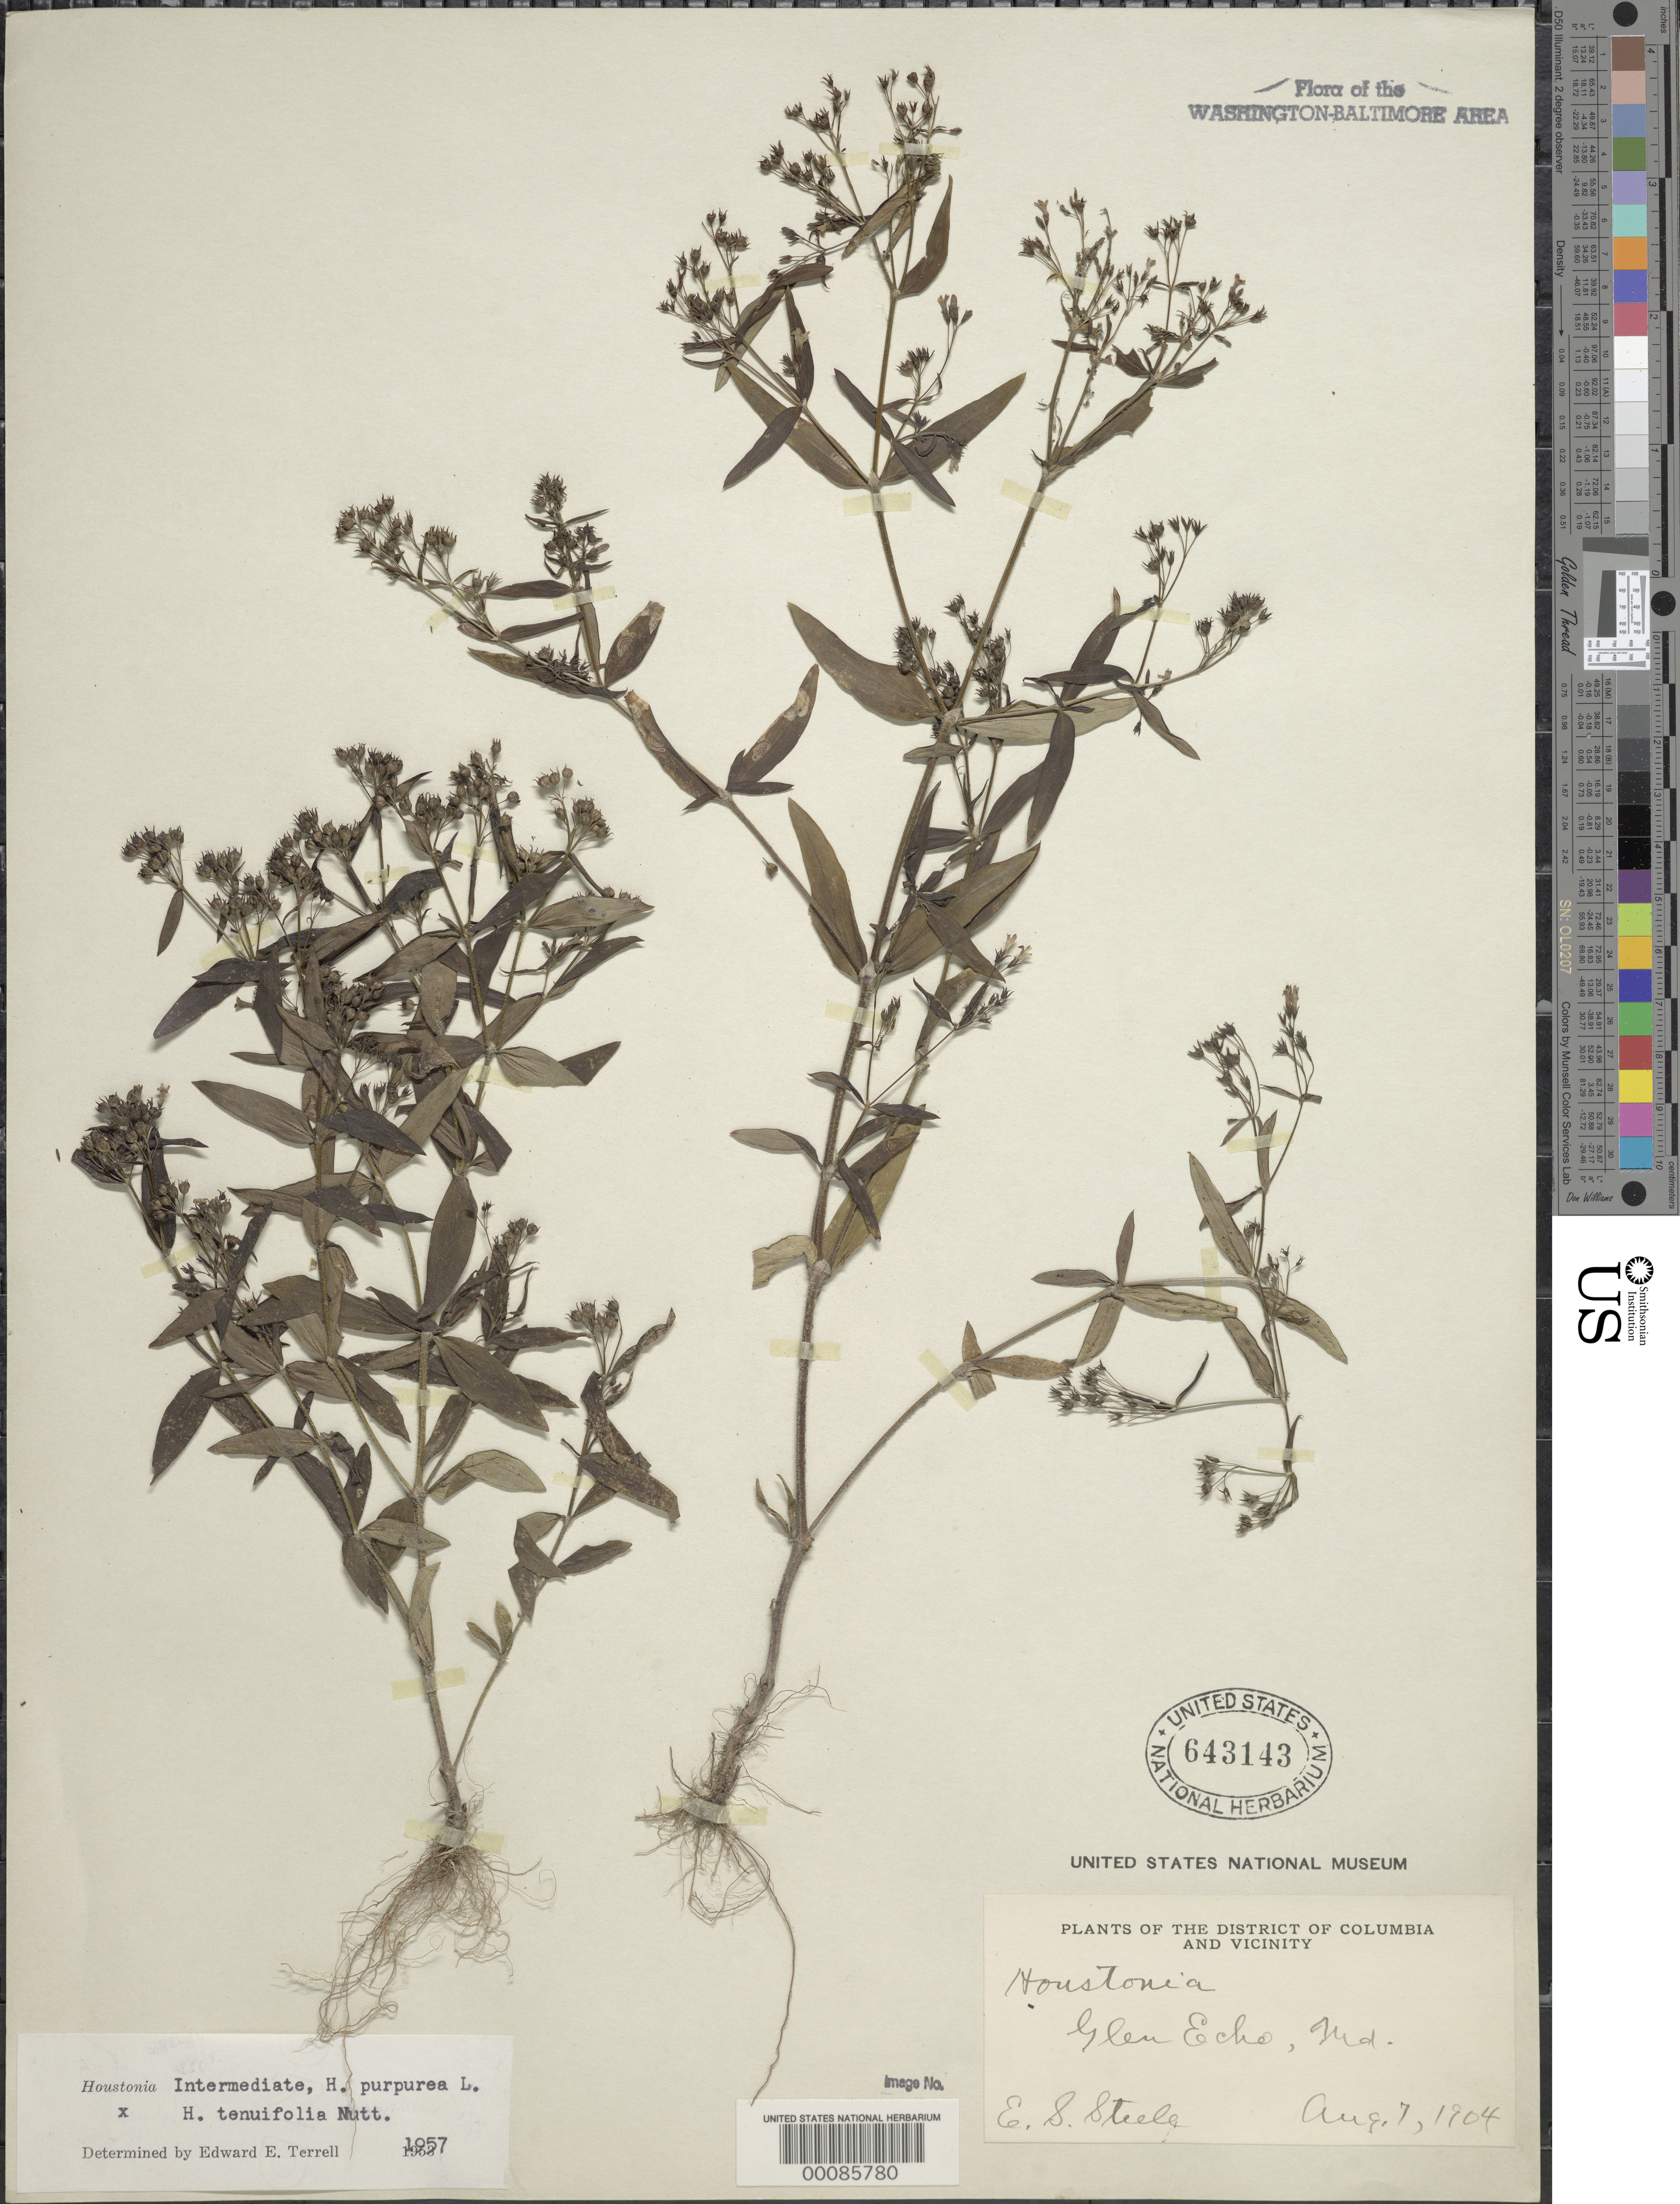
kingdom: Plantae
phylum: Tracheophyta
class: Magnoliopsida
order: Gentianales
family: Rubiaceae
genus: Houstonia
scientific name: Houstonia purpurea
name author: L.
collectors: E. Steele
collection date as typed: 07 Aug 1904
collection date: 1904-08-07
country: United States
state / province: Maryland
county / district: Montgomery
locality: Glen Echo C. & O. Canal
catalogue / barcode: US 643143